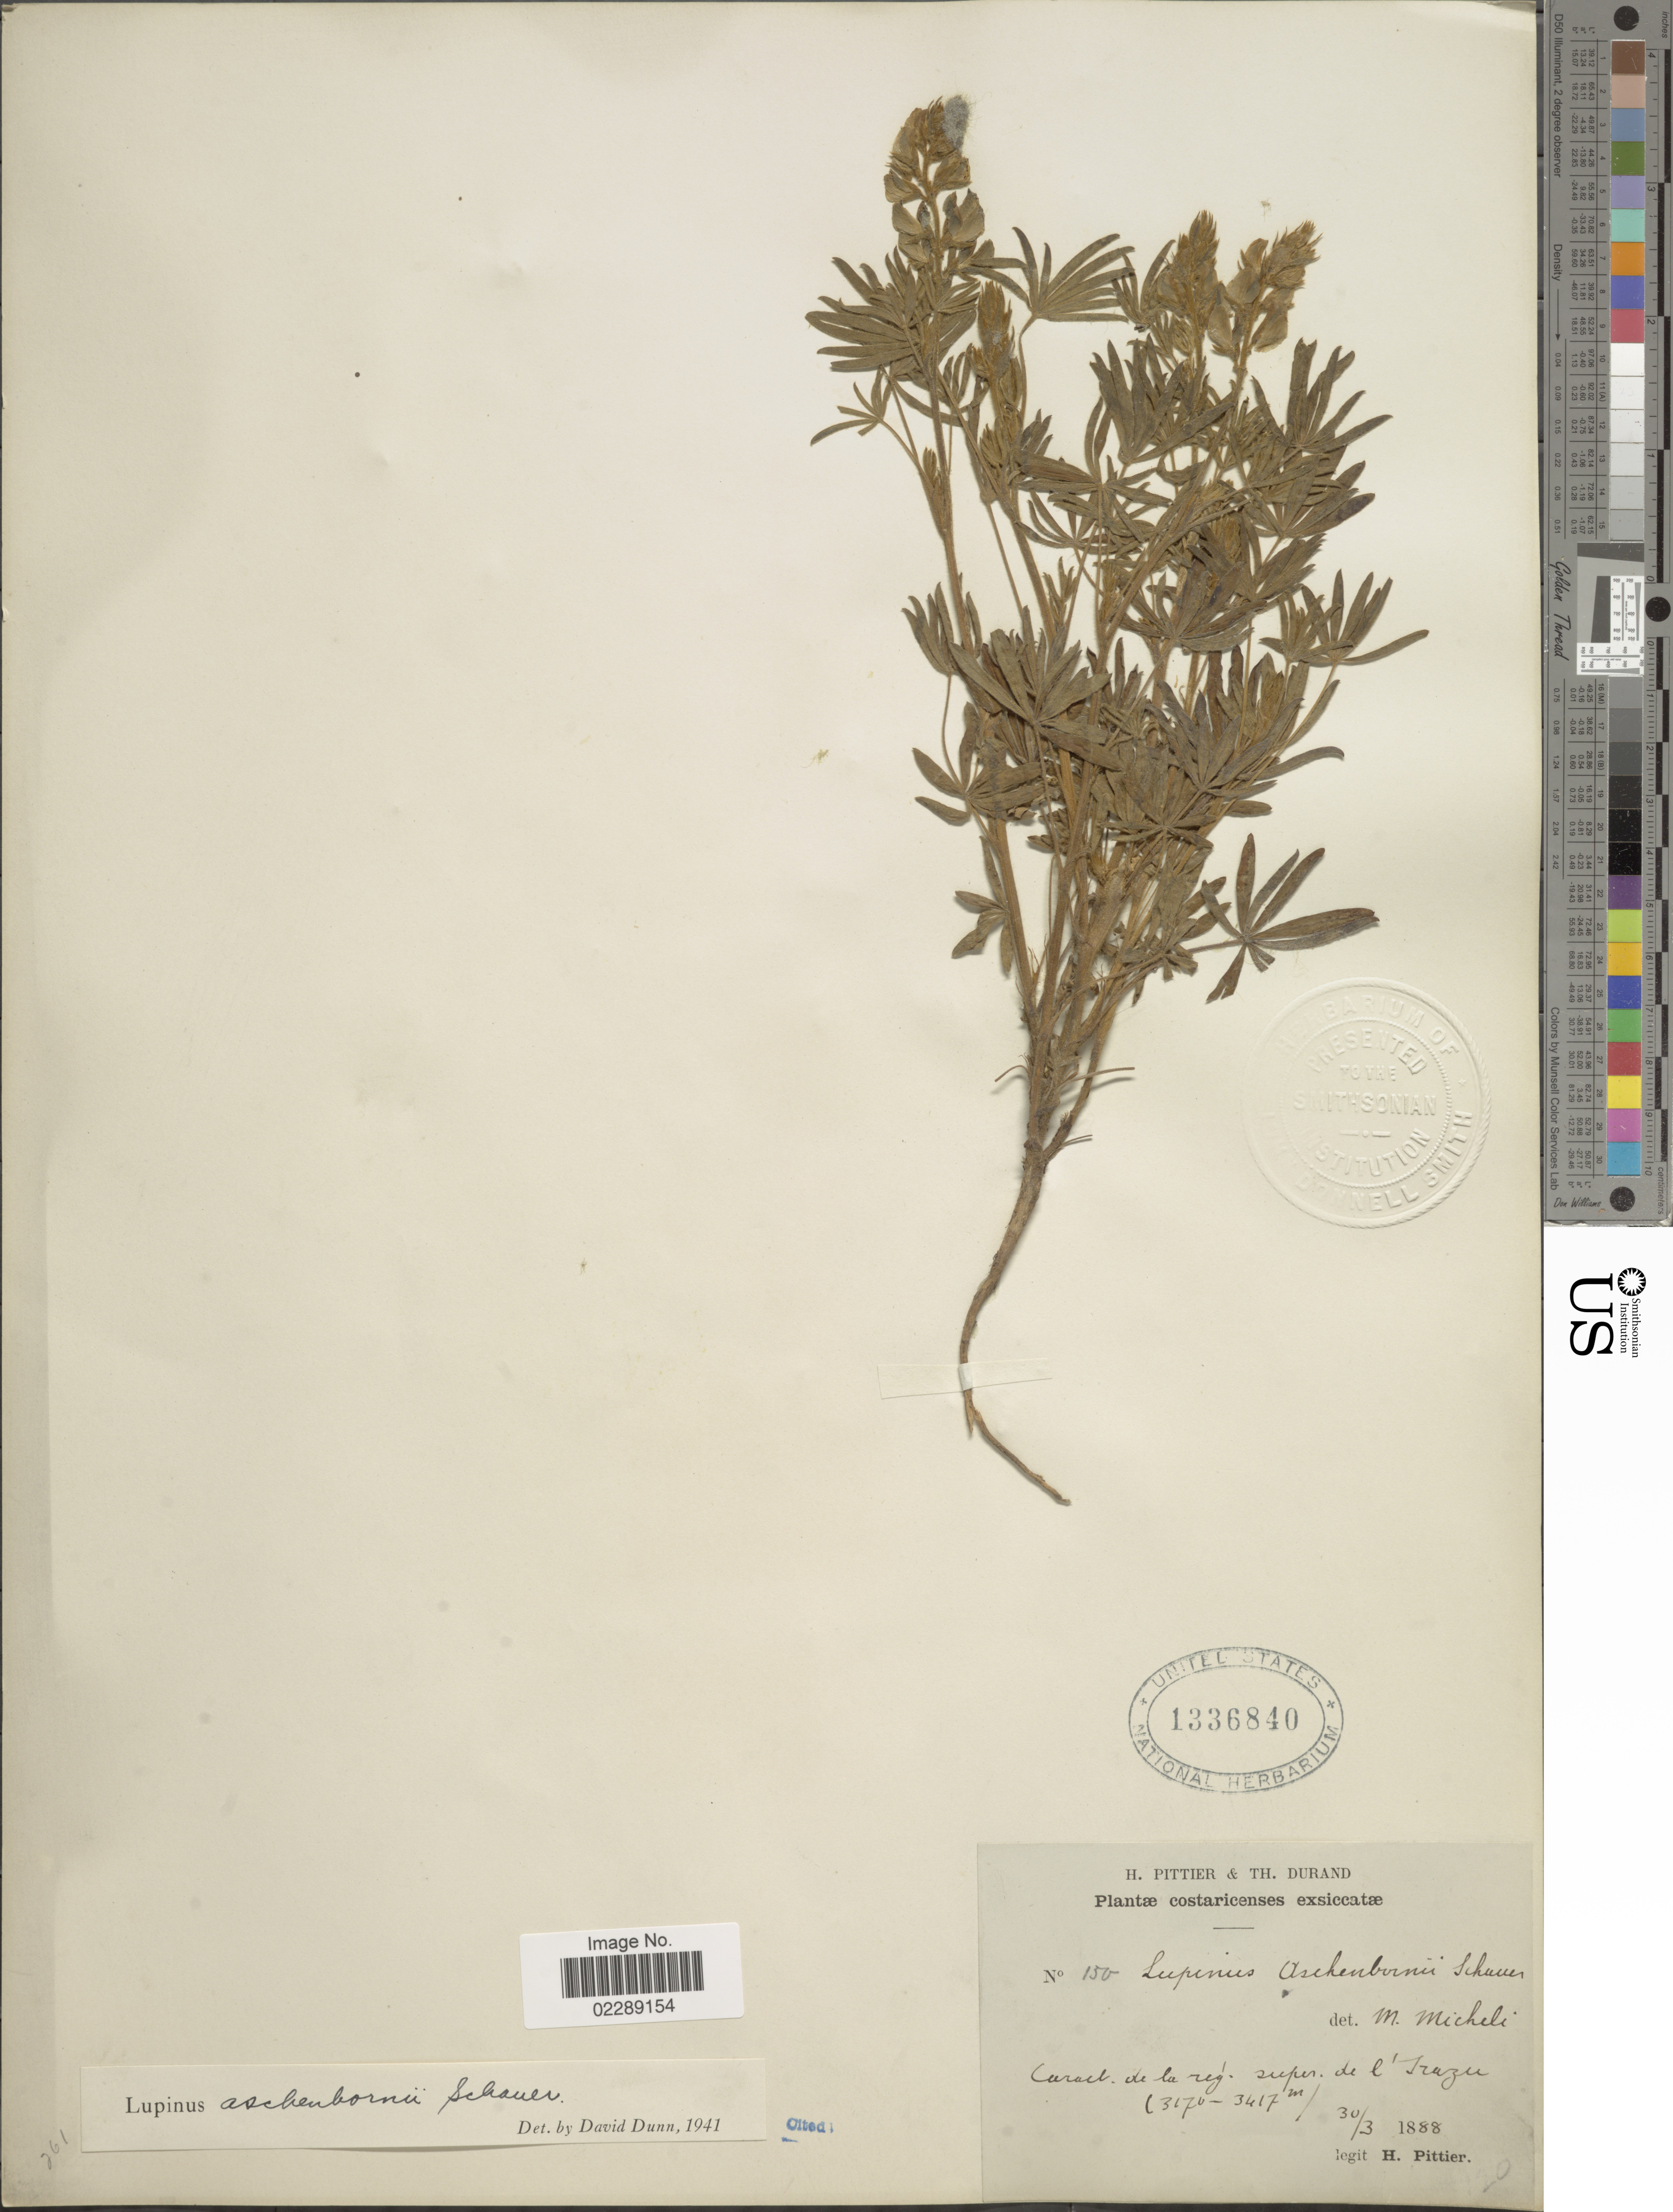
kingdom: Plantae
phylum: Tracheophyta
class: Magnoliopsida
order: Fabales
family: Fabaceae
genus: Lupinus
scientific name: Lupinus aschenbornii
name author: S. Schauer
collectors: H. F. Pittier & T. Durand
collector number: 150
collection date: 1888-03-30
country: Costa Rica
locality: Careal [interpreted] de reg. super. de l'Irazu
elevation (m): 3170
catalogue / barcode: US 1336840